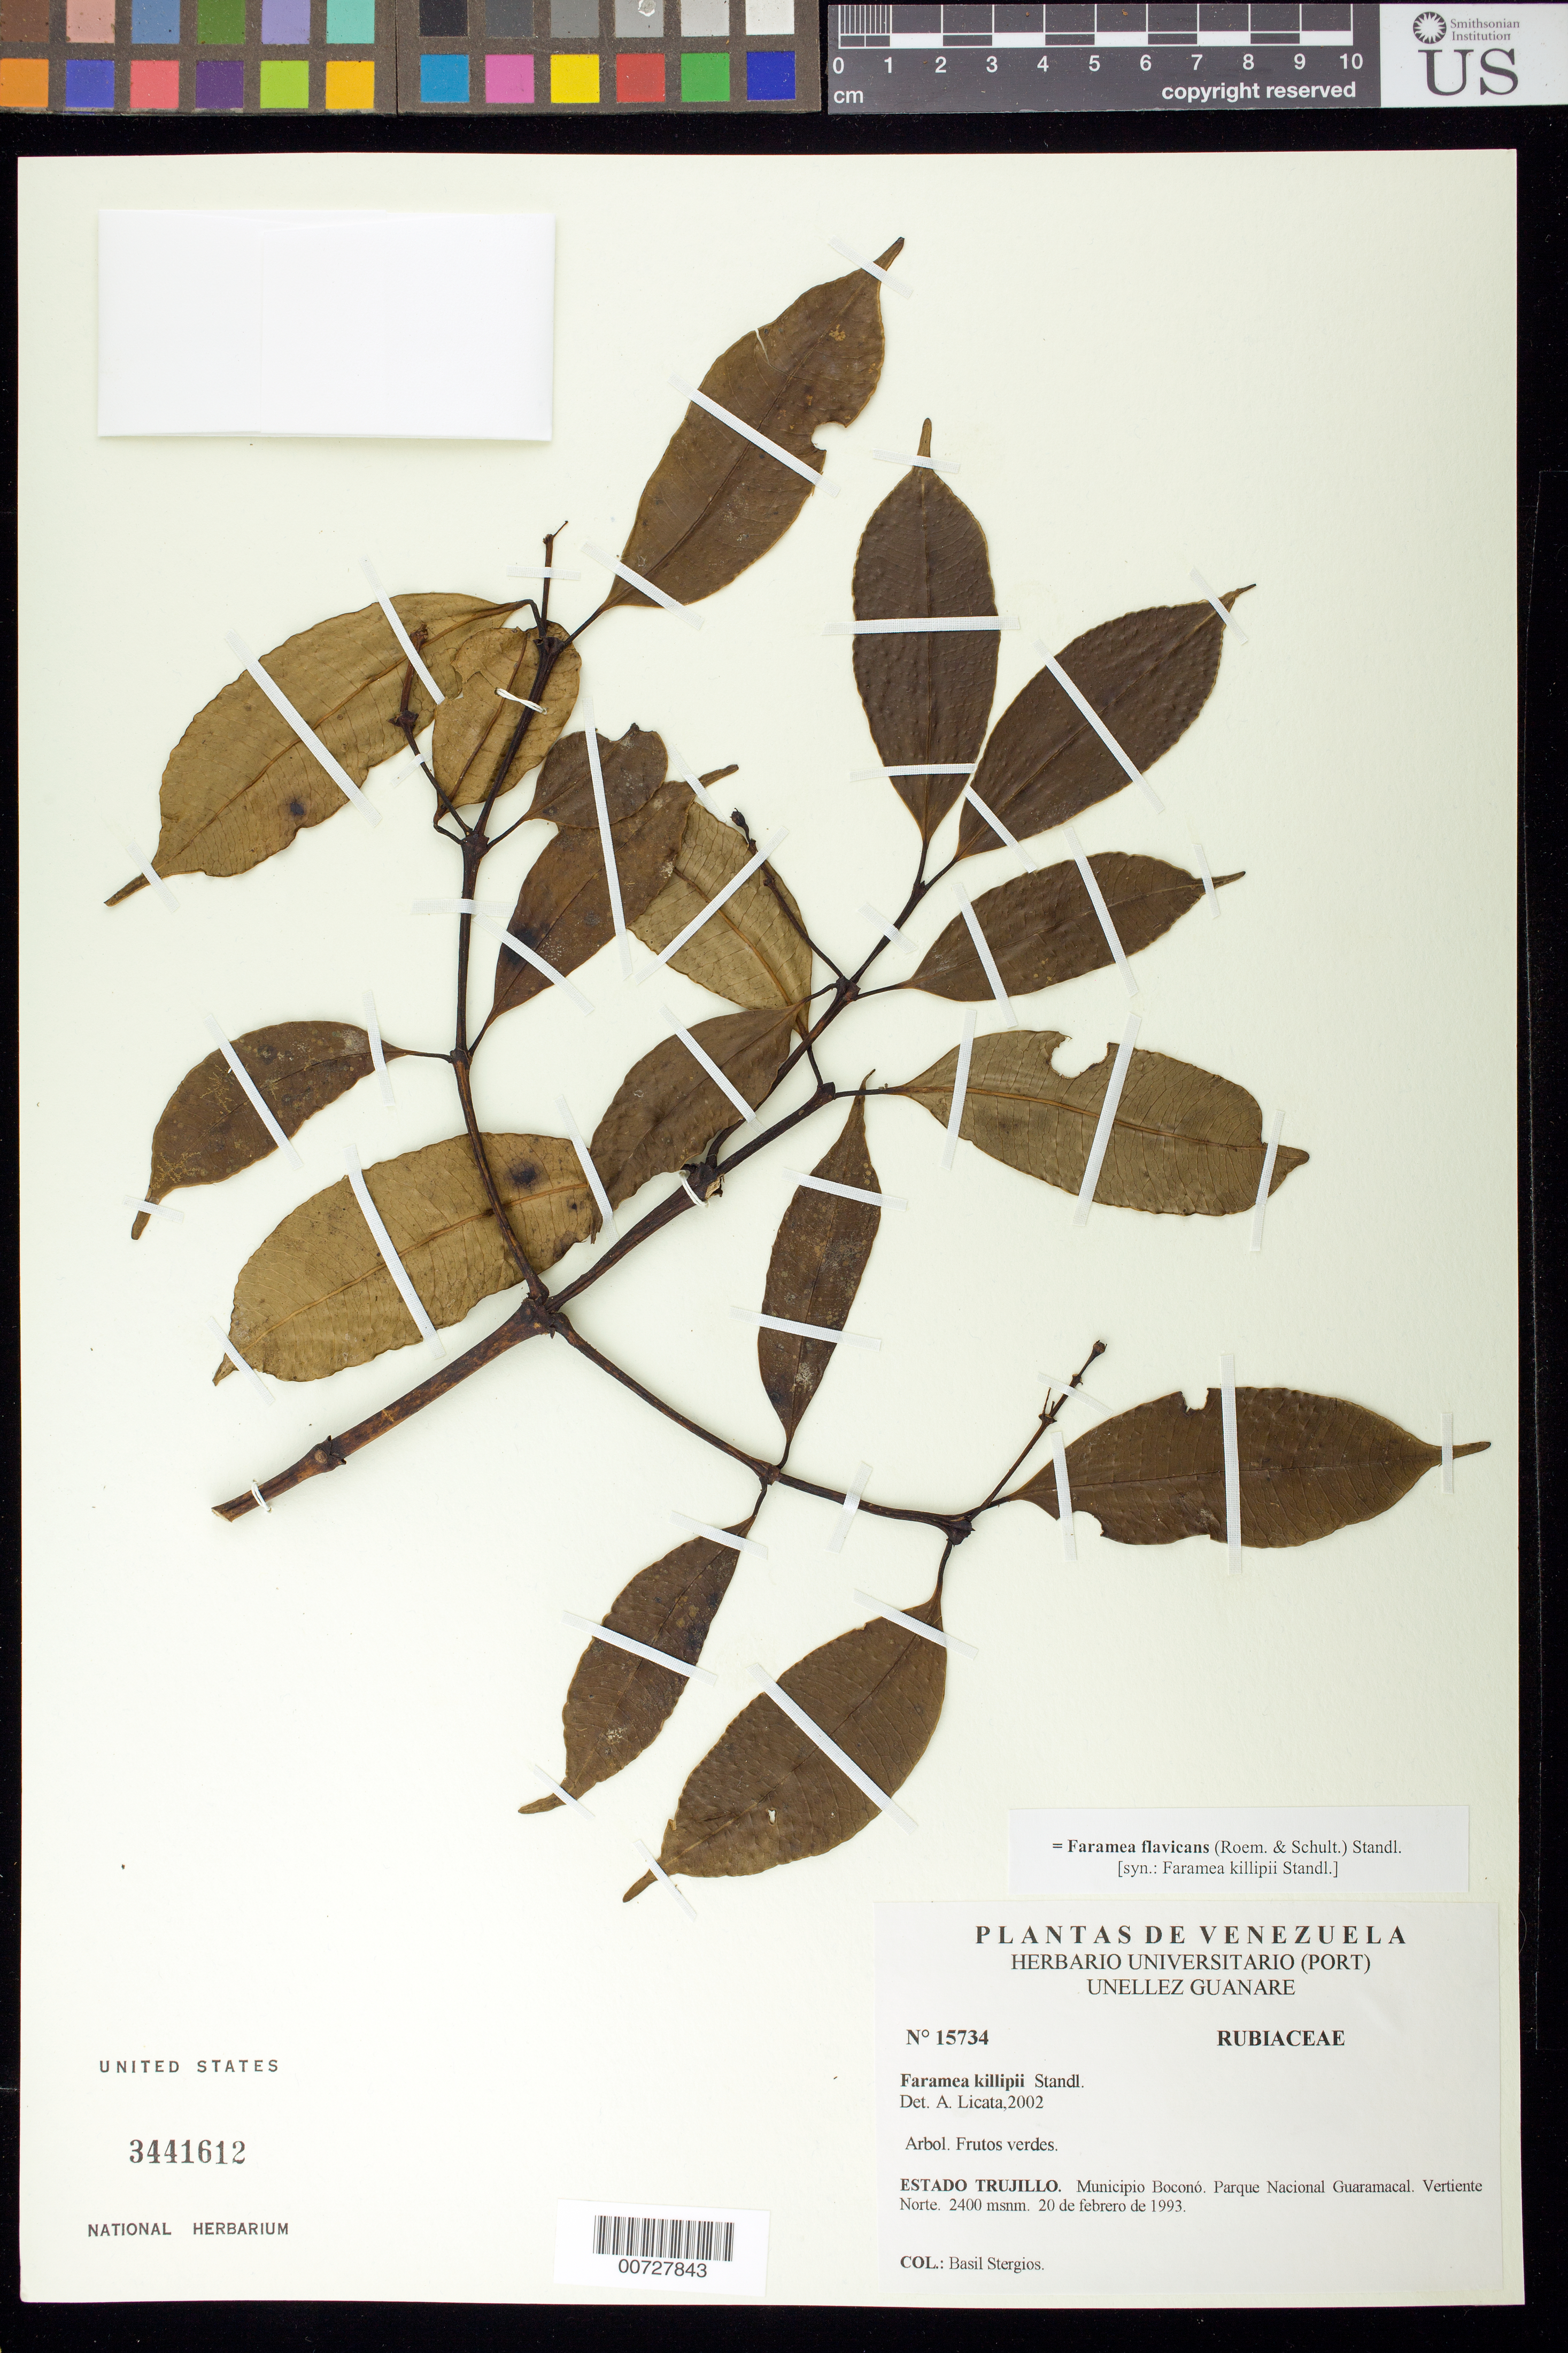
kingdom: Plantae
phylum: Tracheophyta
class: Magnoliopsida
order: Gentianales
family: Rubiaceae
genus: Faramea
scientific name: Faramea flavicans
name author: (Roem. & Schult.) Standl.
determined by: Taylor, Charlotte M.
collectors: B. G. Stergios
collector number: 15734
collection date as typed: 20 Feb 1993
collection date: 1993-02-20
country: Venezuela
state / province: Trujillo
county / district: Boconó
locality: Parque Nacional Guaramacal, vertiente N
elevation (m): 2400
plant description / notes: PORT, US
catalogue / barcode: US 3441612